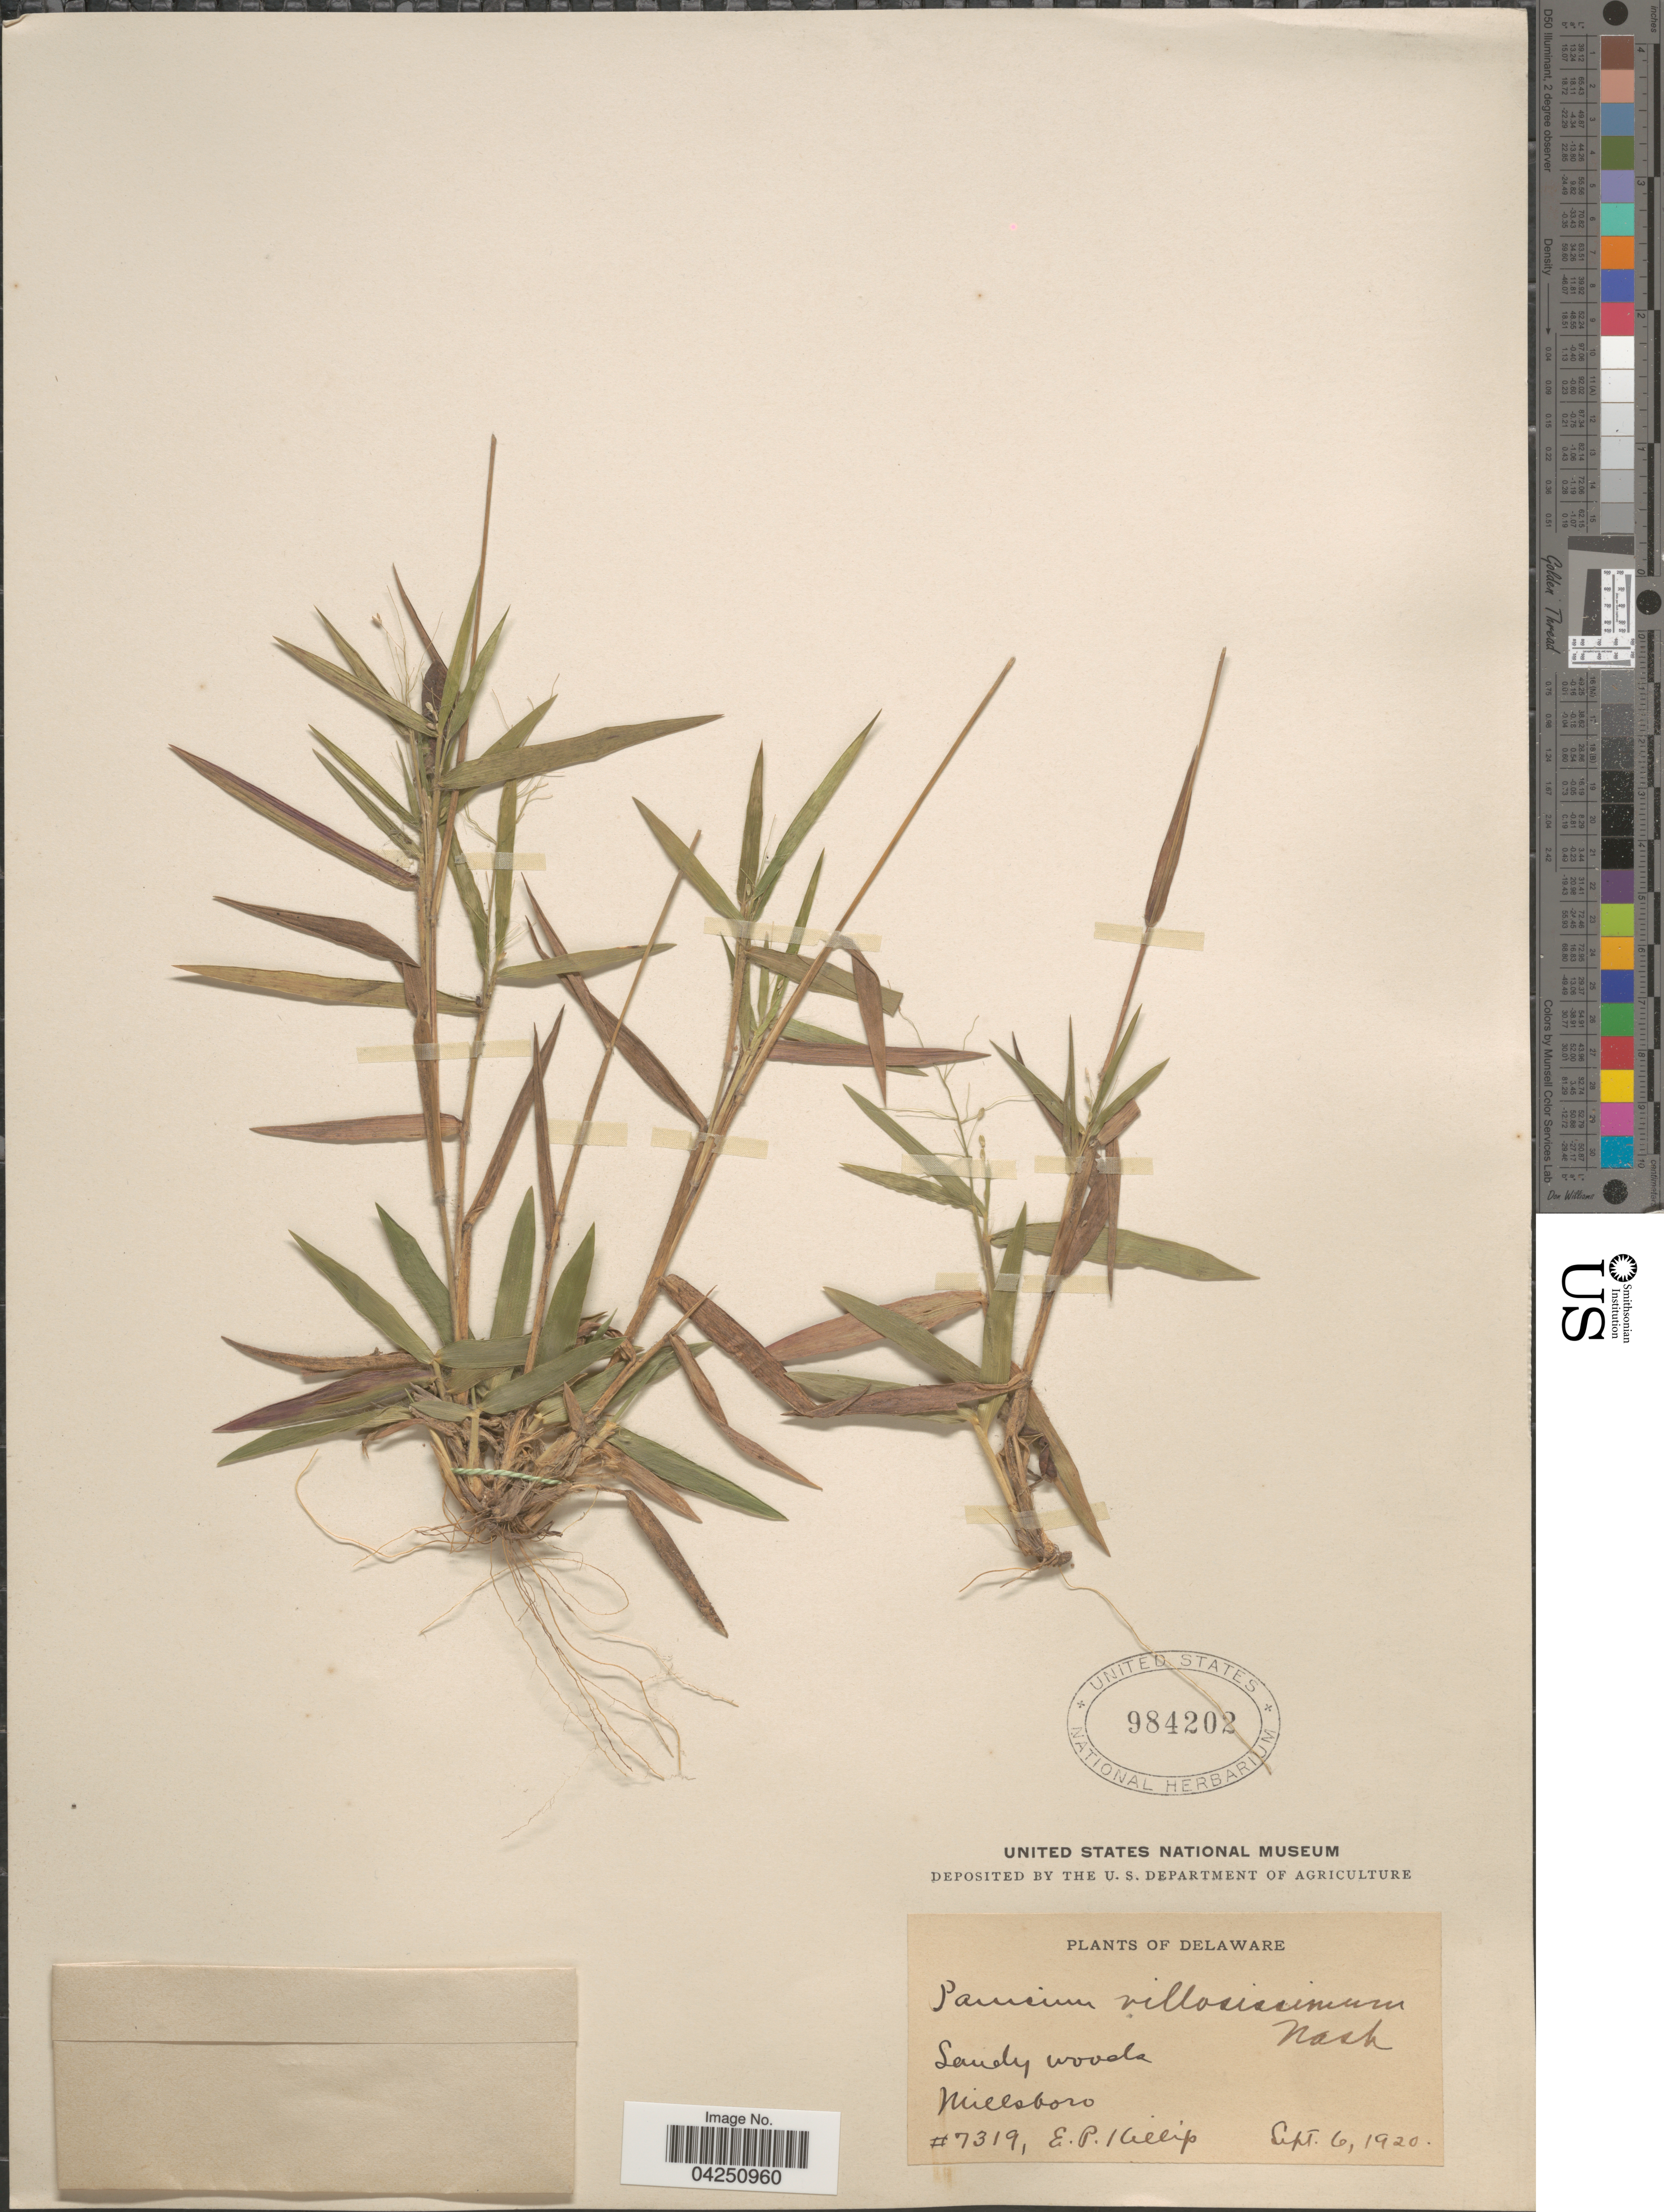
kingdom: Plantae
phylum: Tracheophyta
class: Liliopsida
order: Poales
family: Poaceae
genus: Dichanthelium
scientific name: Dichanthelium acuminatum var. acuminatum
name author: (Sw.) Gould & C.A. Clark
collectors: E. P. Killip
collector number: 7319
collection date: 1920-09-06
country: United States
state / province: Delaware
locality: Millsboro.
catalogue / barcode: US 984202